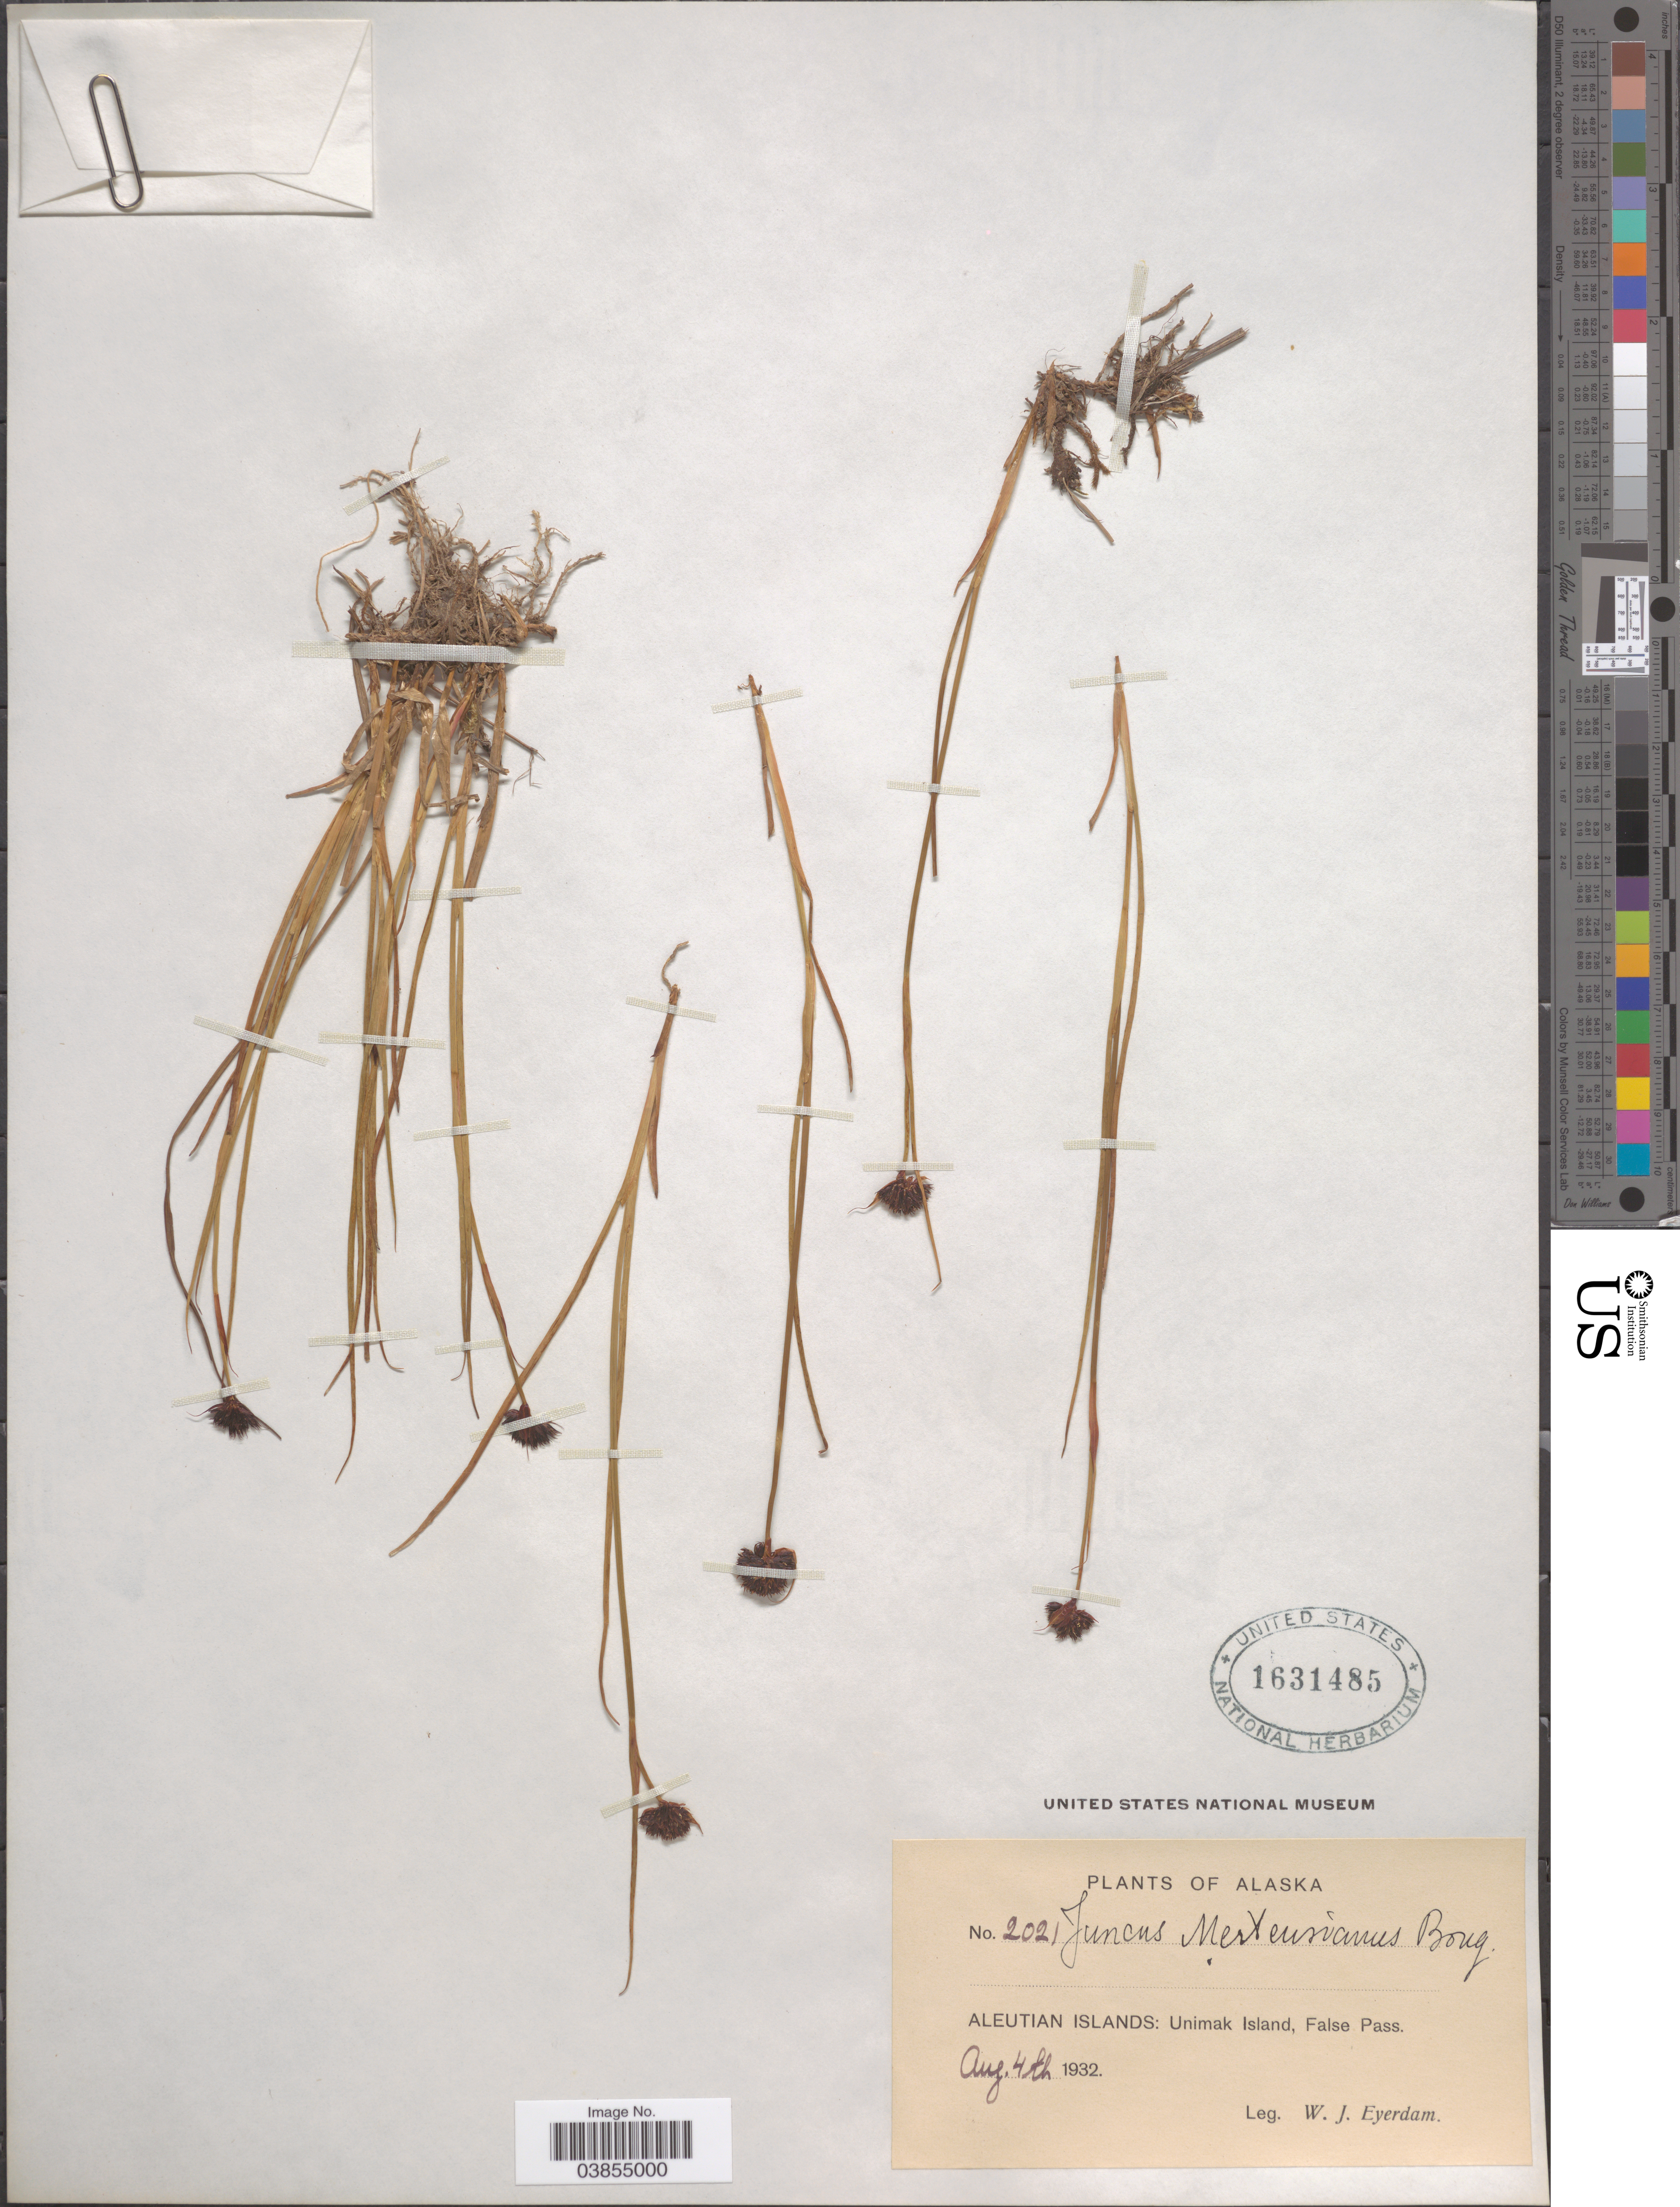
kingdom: Plantae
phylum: Tracheophyta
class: Liliopsida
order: Poales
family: Juncaceae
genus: Juncus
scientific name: Juncus mertensianus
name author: Bong.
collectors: W. J. Eyerdam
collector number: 2021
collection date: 1932-08-04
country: United States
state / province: Alaska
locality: Aleutian Islands: Unimak Island, False Pass.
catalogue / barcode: US 1631485